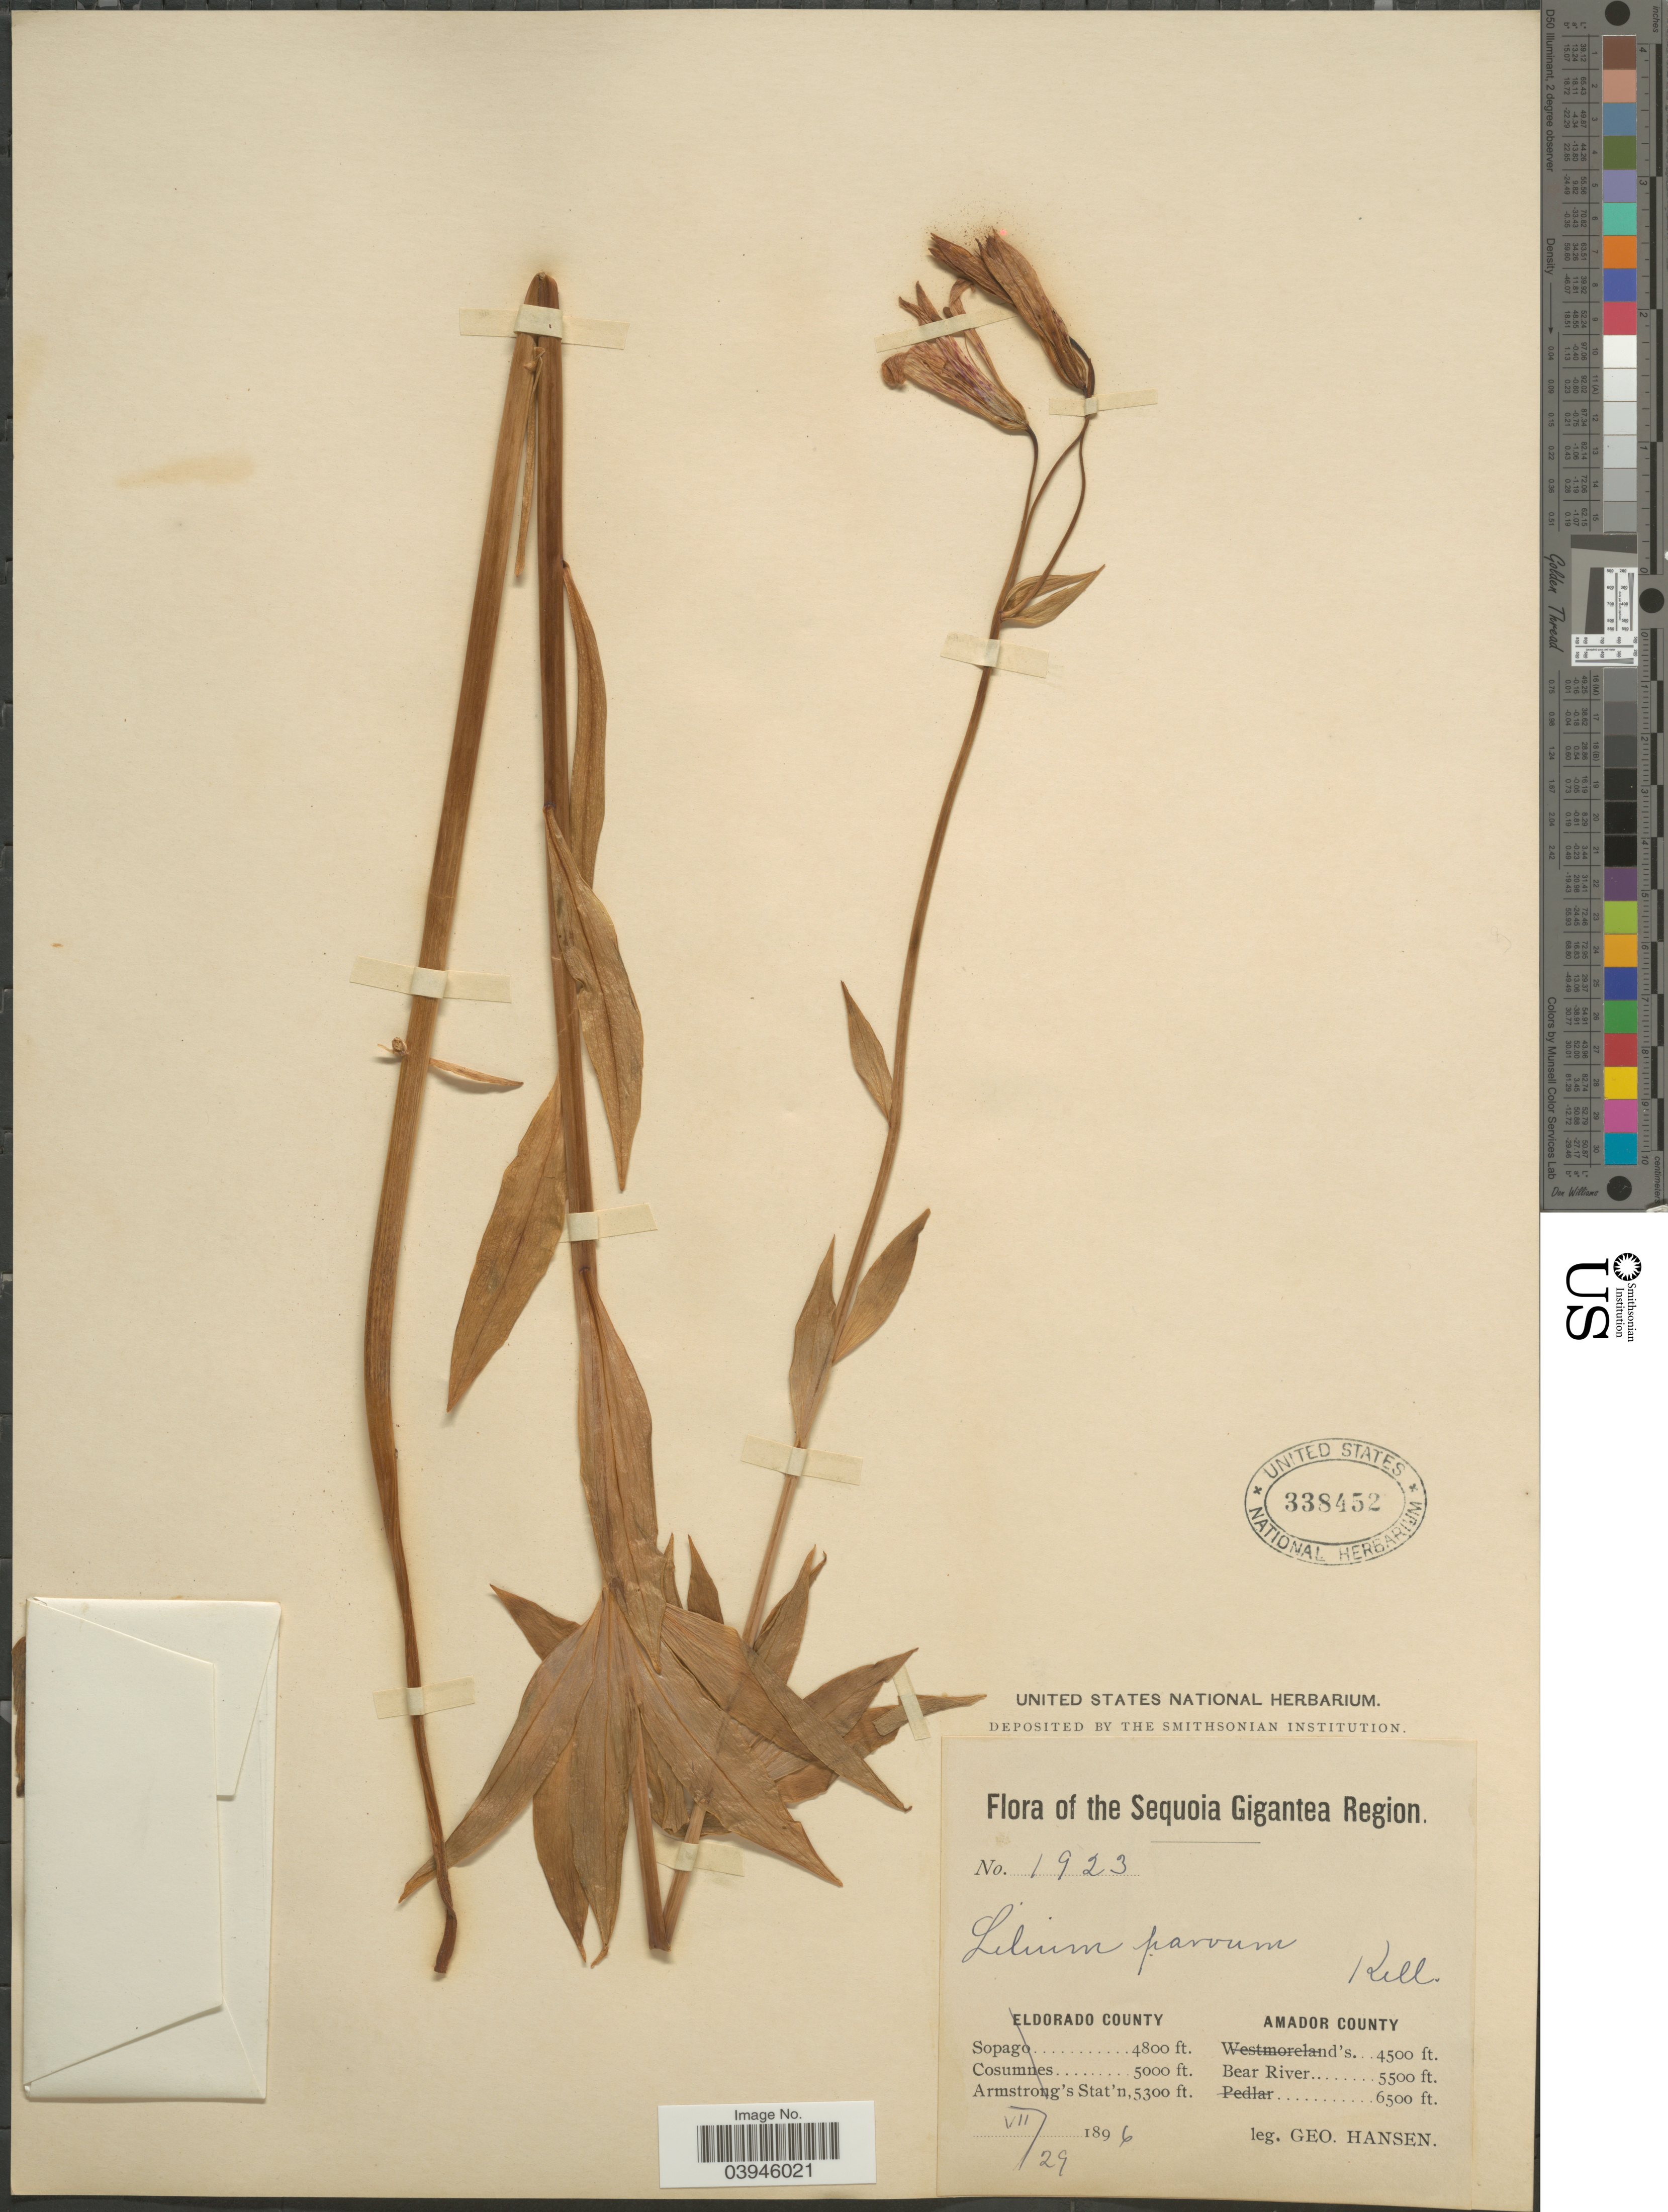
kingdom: Plantae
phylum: Tracheophyta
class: Liliopsida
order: Liliales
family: Liliaceae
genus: Lilium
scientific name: Lilium parvum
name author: Kellogg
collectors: G. Hansen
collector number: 1923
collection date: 1896-07-29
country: United States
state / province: California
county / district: Amador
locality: The Sequoia Gigantea Region. Amador County. Bear River.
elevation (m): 1676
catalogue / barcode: US 338452